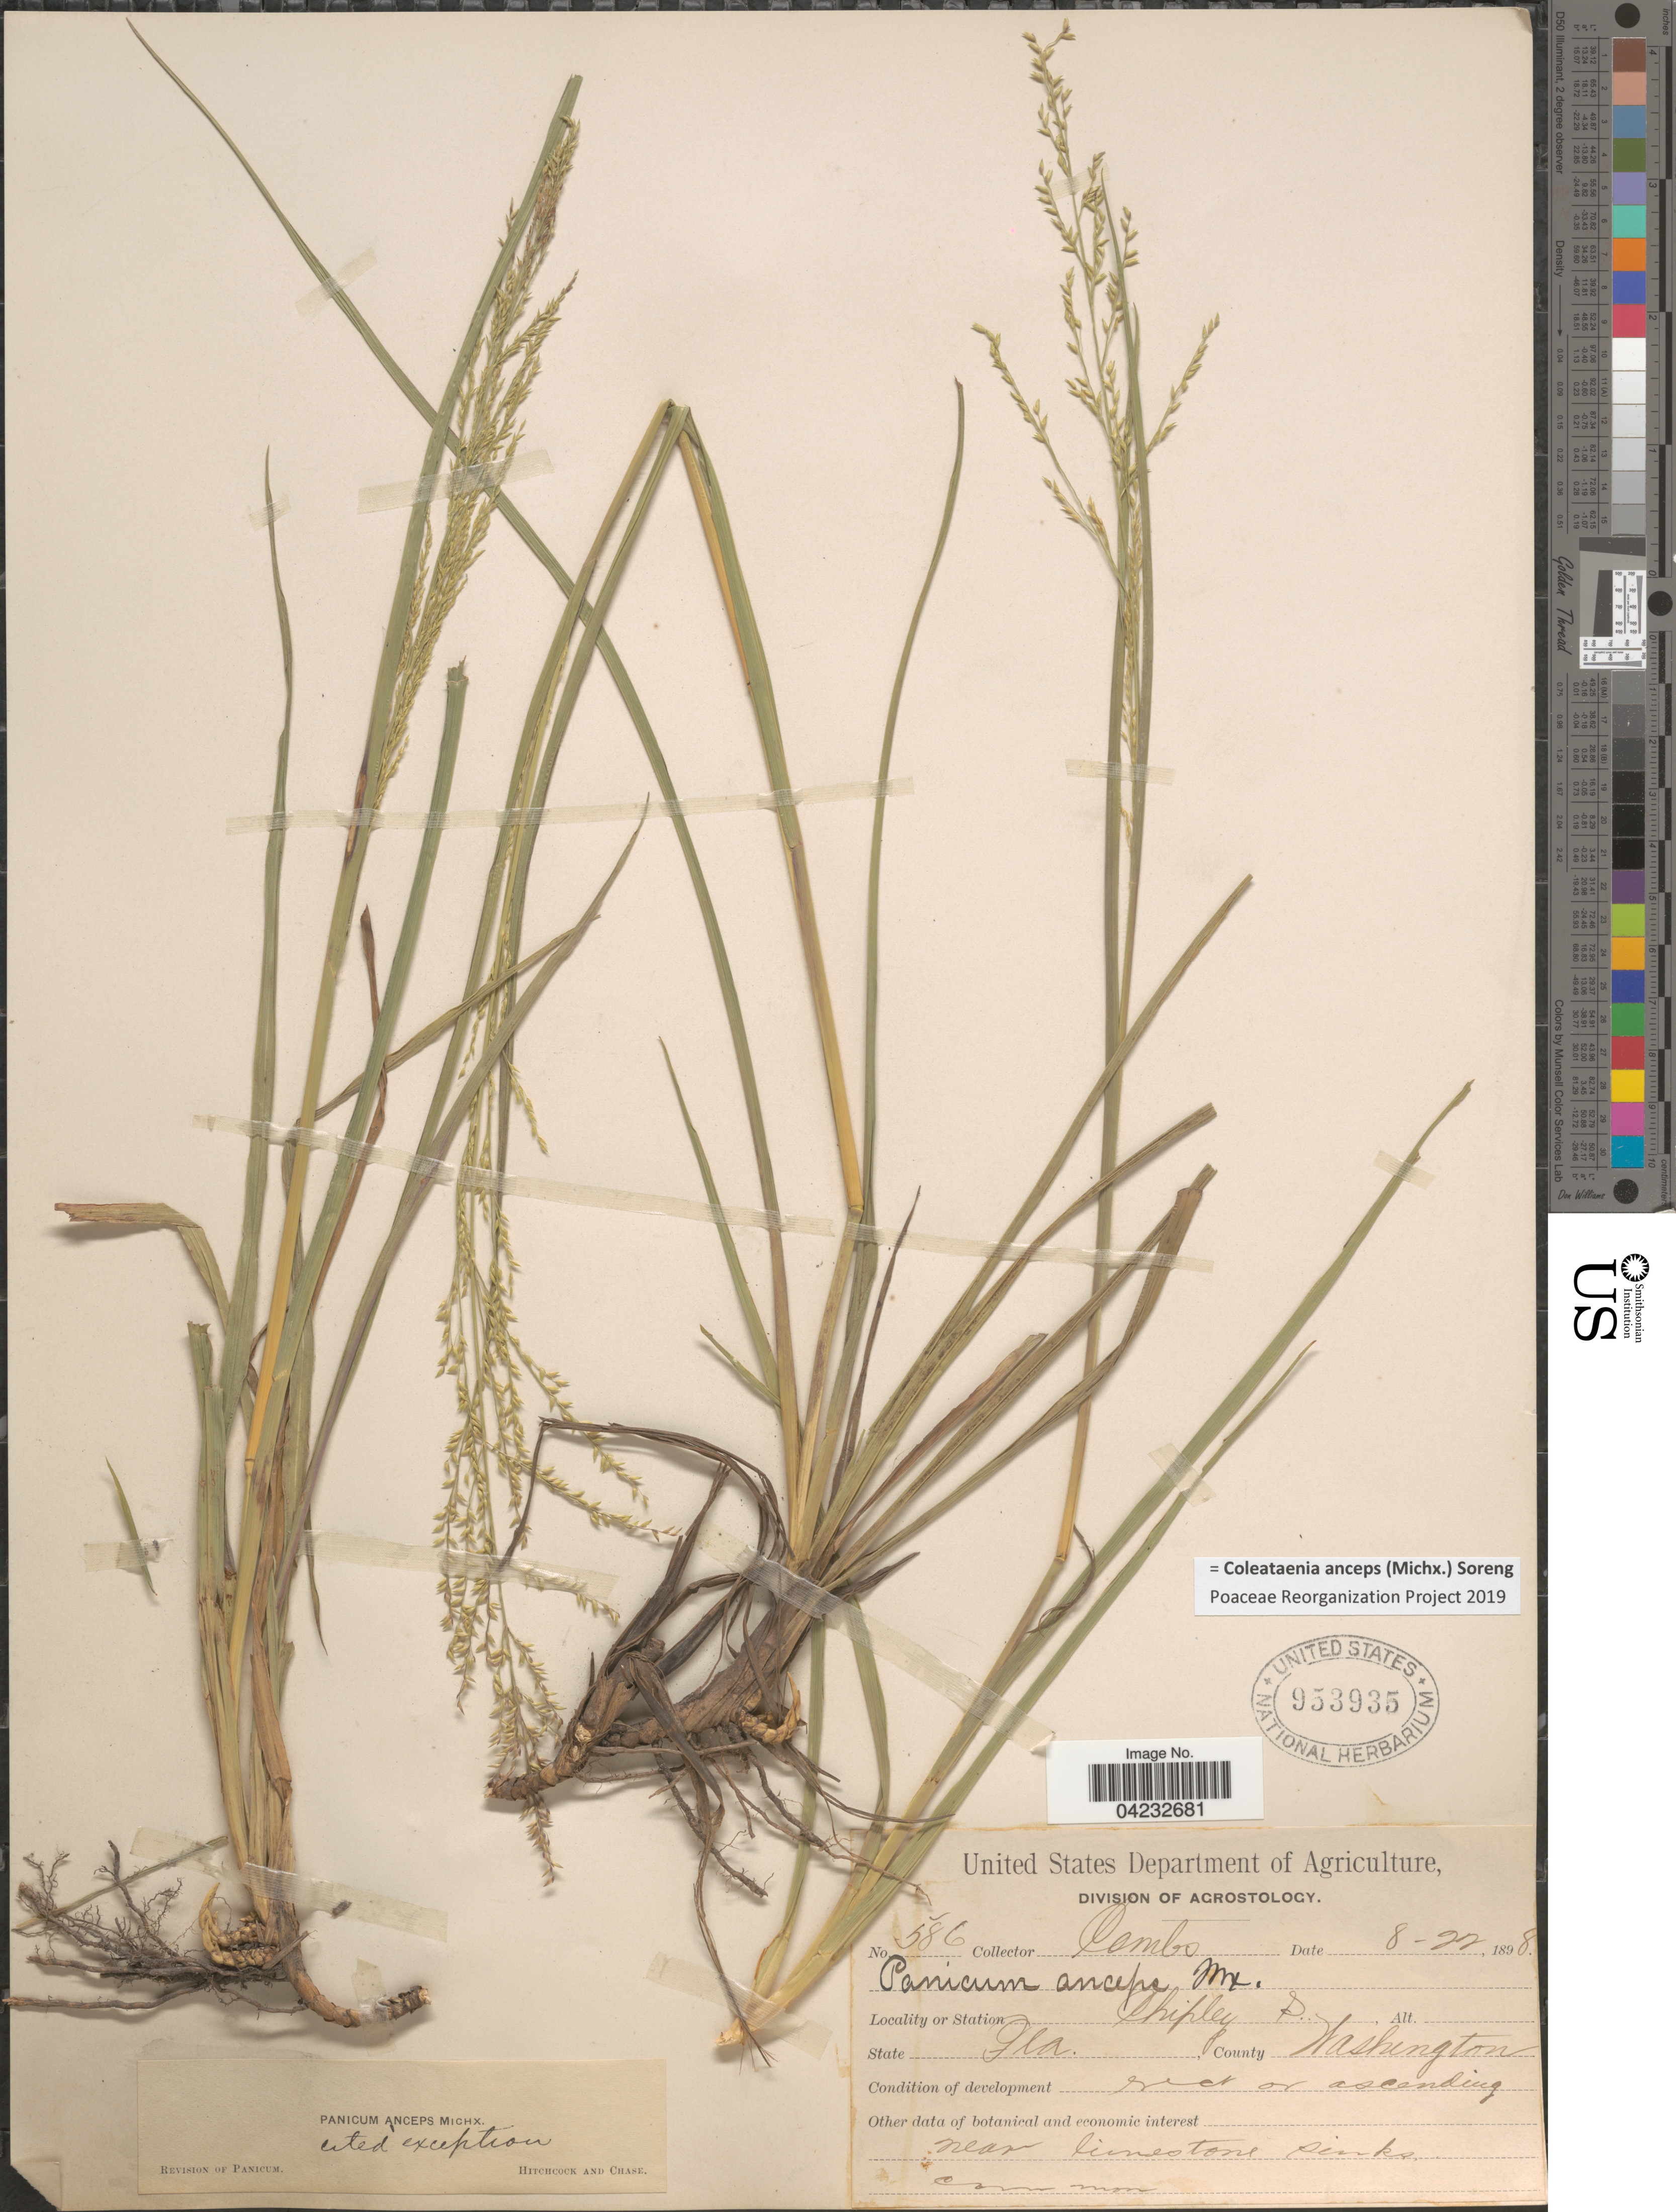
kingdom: Plantae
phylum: Tracheophyta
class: Liliopsida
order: Poales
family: Poaceae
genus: Coleataenia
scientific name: Coleataenia anceps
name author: (Michx.) Soreng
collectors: -. Combs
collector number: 586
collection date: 1898-08-22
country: United States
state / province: Florida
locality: Chipley S. County Washington.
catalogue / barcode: US 953935